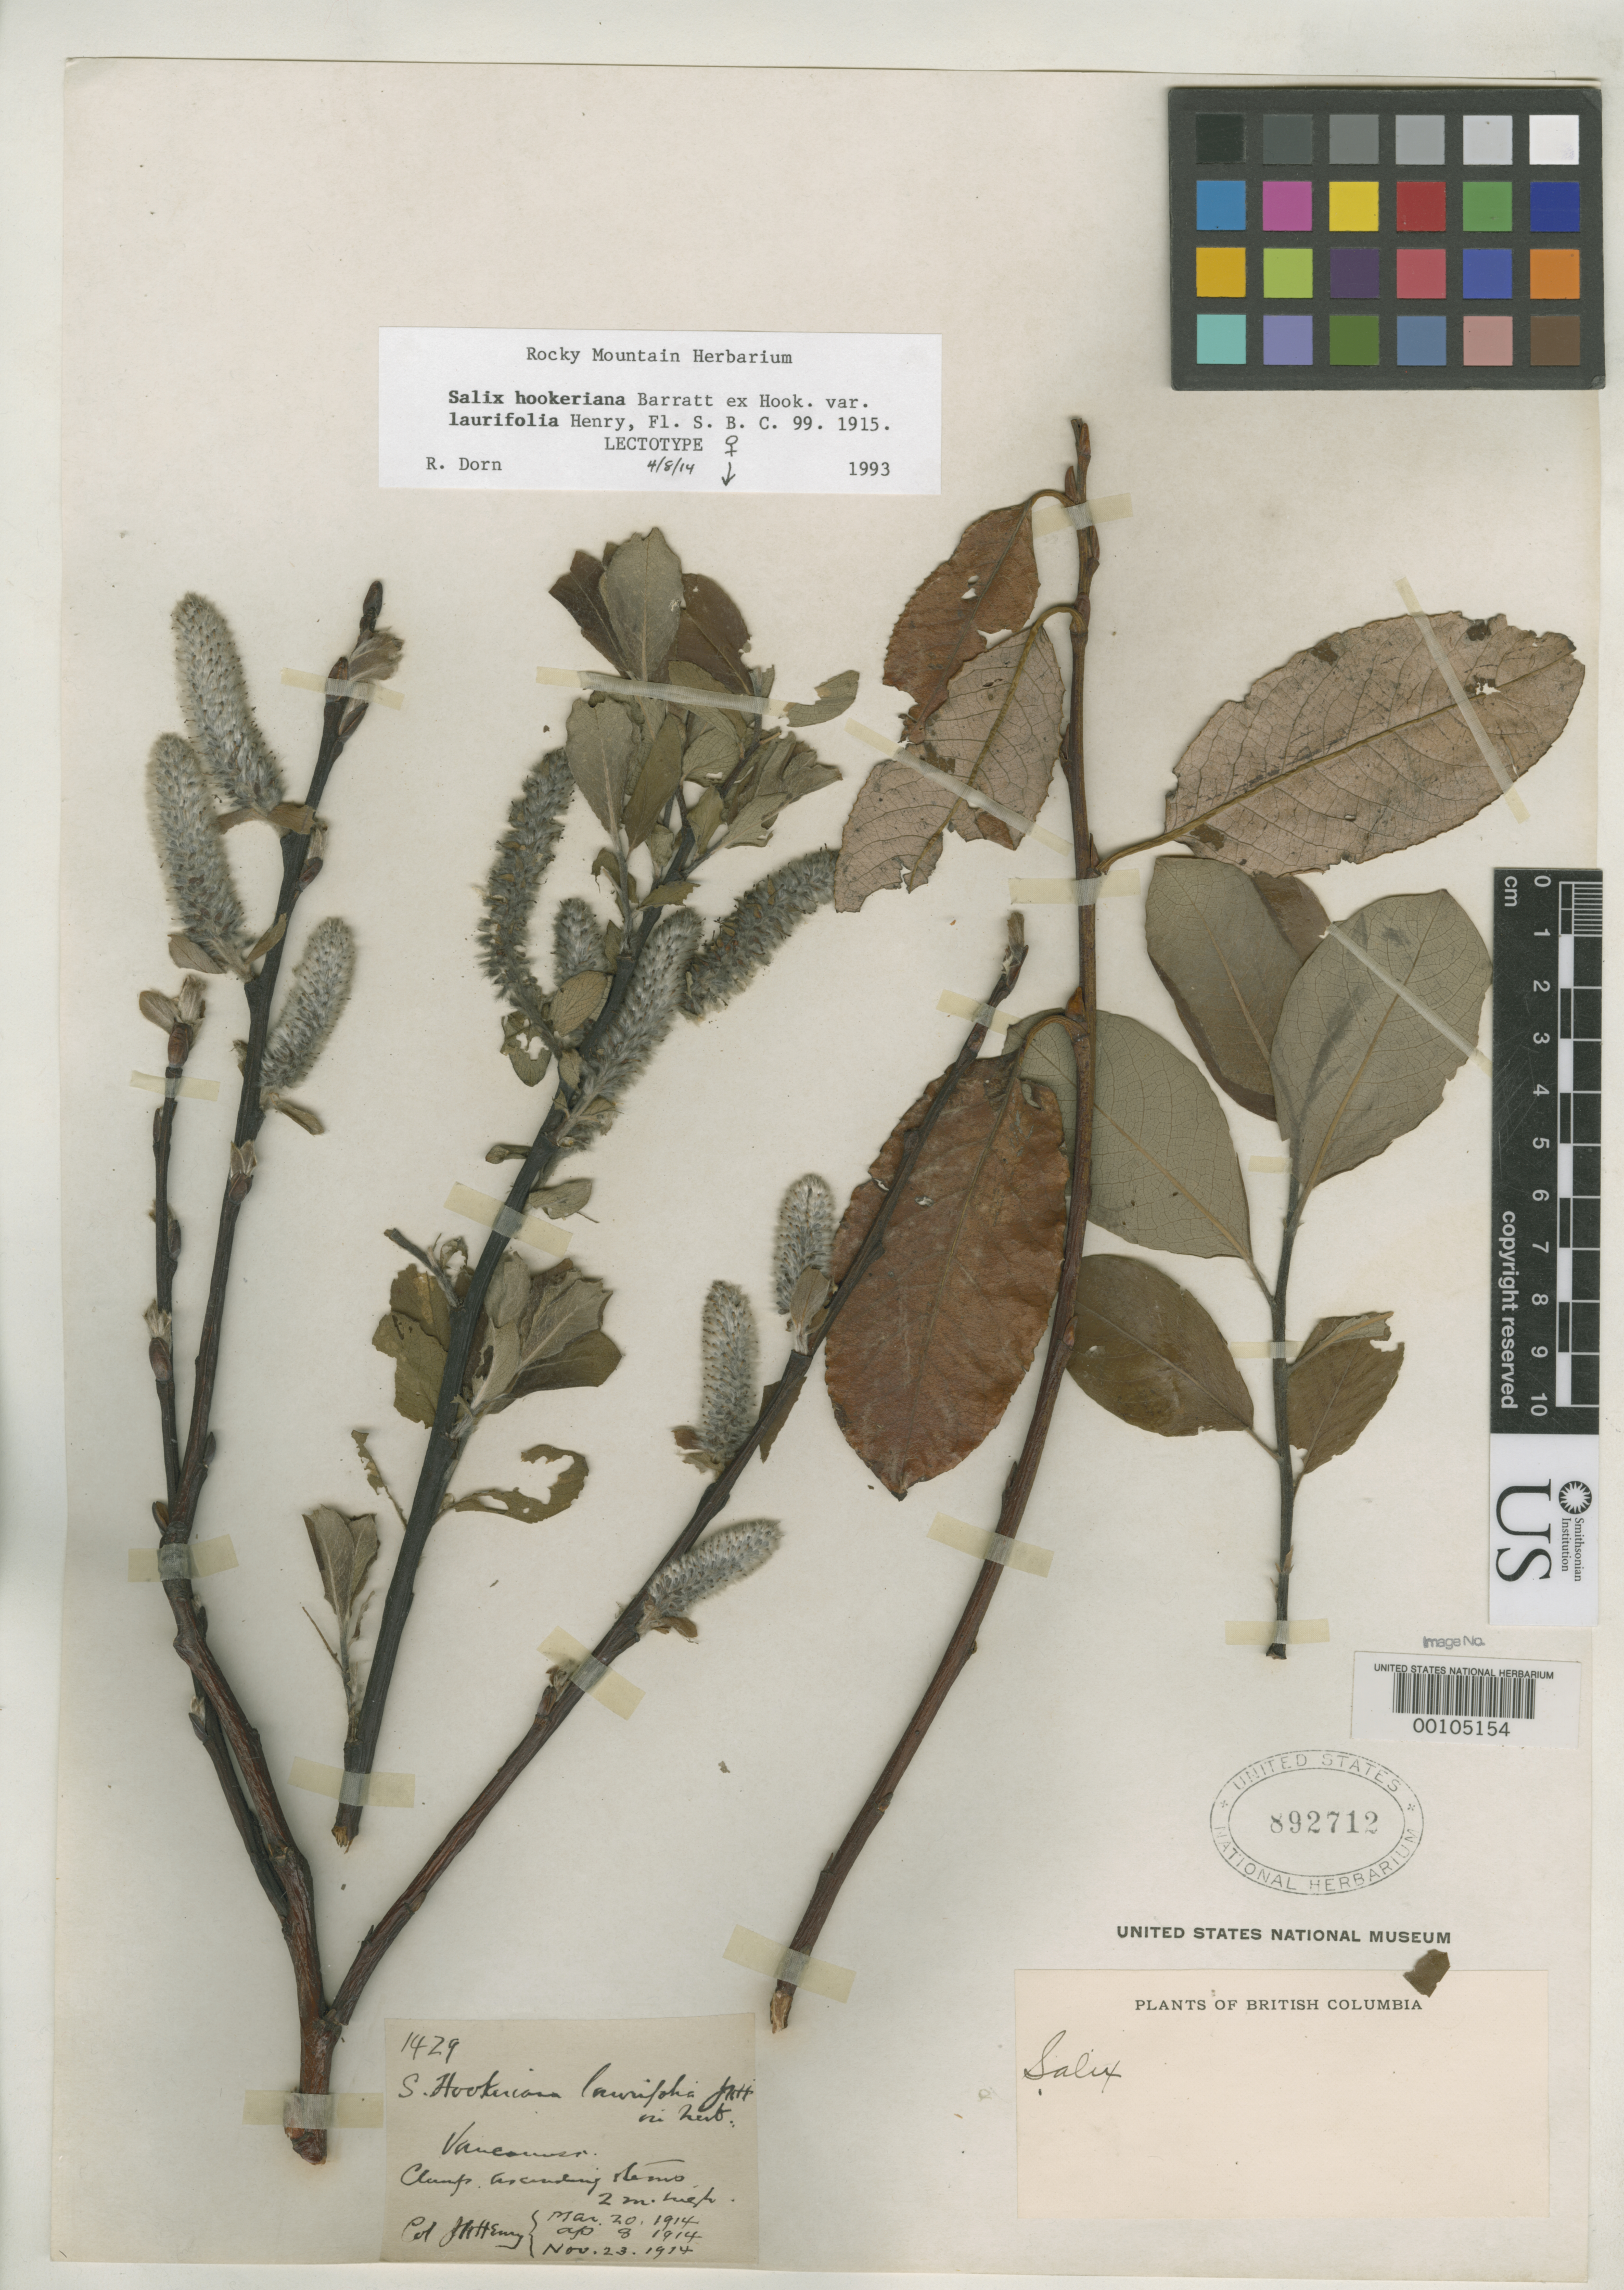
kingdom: Plantae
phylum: Tracheophyta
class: Magnoliopsida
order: Malpighiales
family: Salicaceae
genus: Salix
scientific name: Salix hookeriana var. laurifolia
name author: J.K. Henry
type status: Lectotype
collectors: J. K. Henry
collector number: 1429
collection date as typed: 20 Mar 1914 to 23 Nov 1914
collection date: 1914-03-20/1914-11-23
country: Canada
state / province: British Columbia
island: Vancouver Island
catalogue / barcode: US 892712